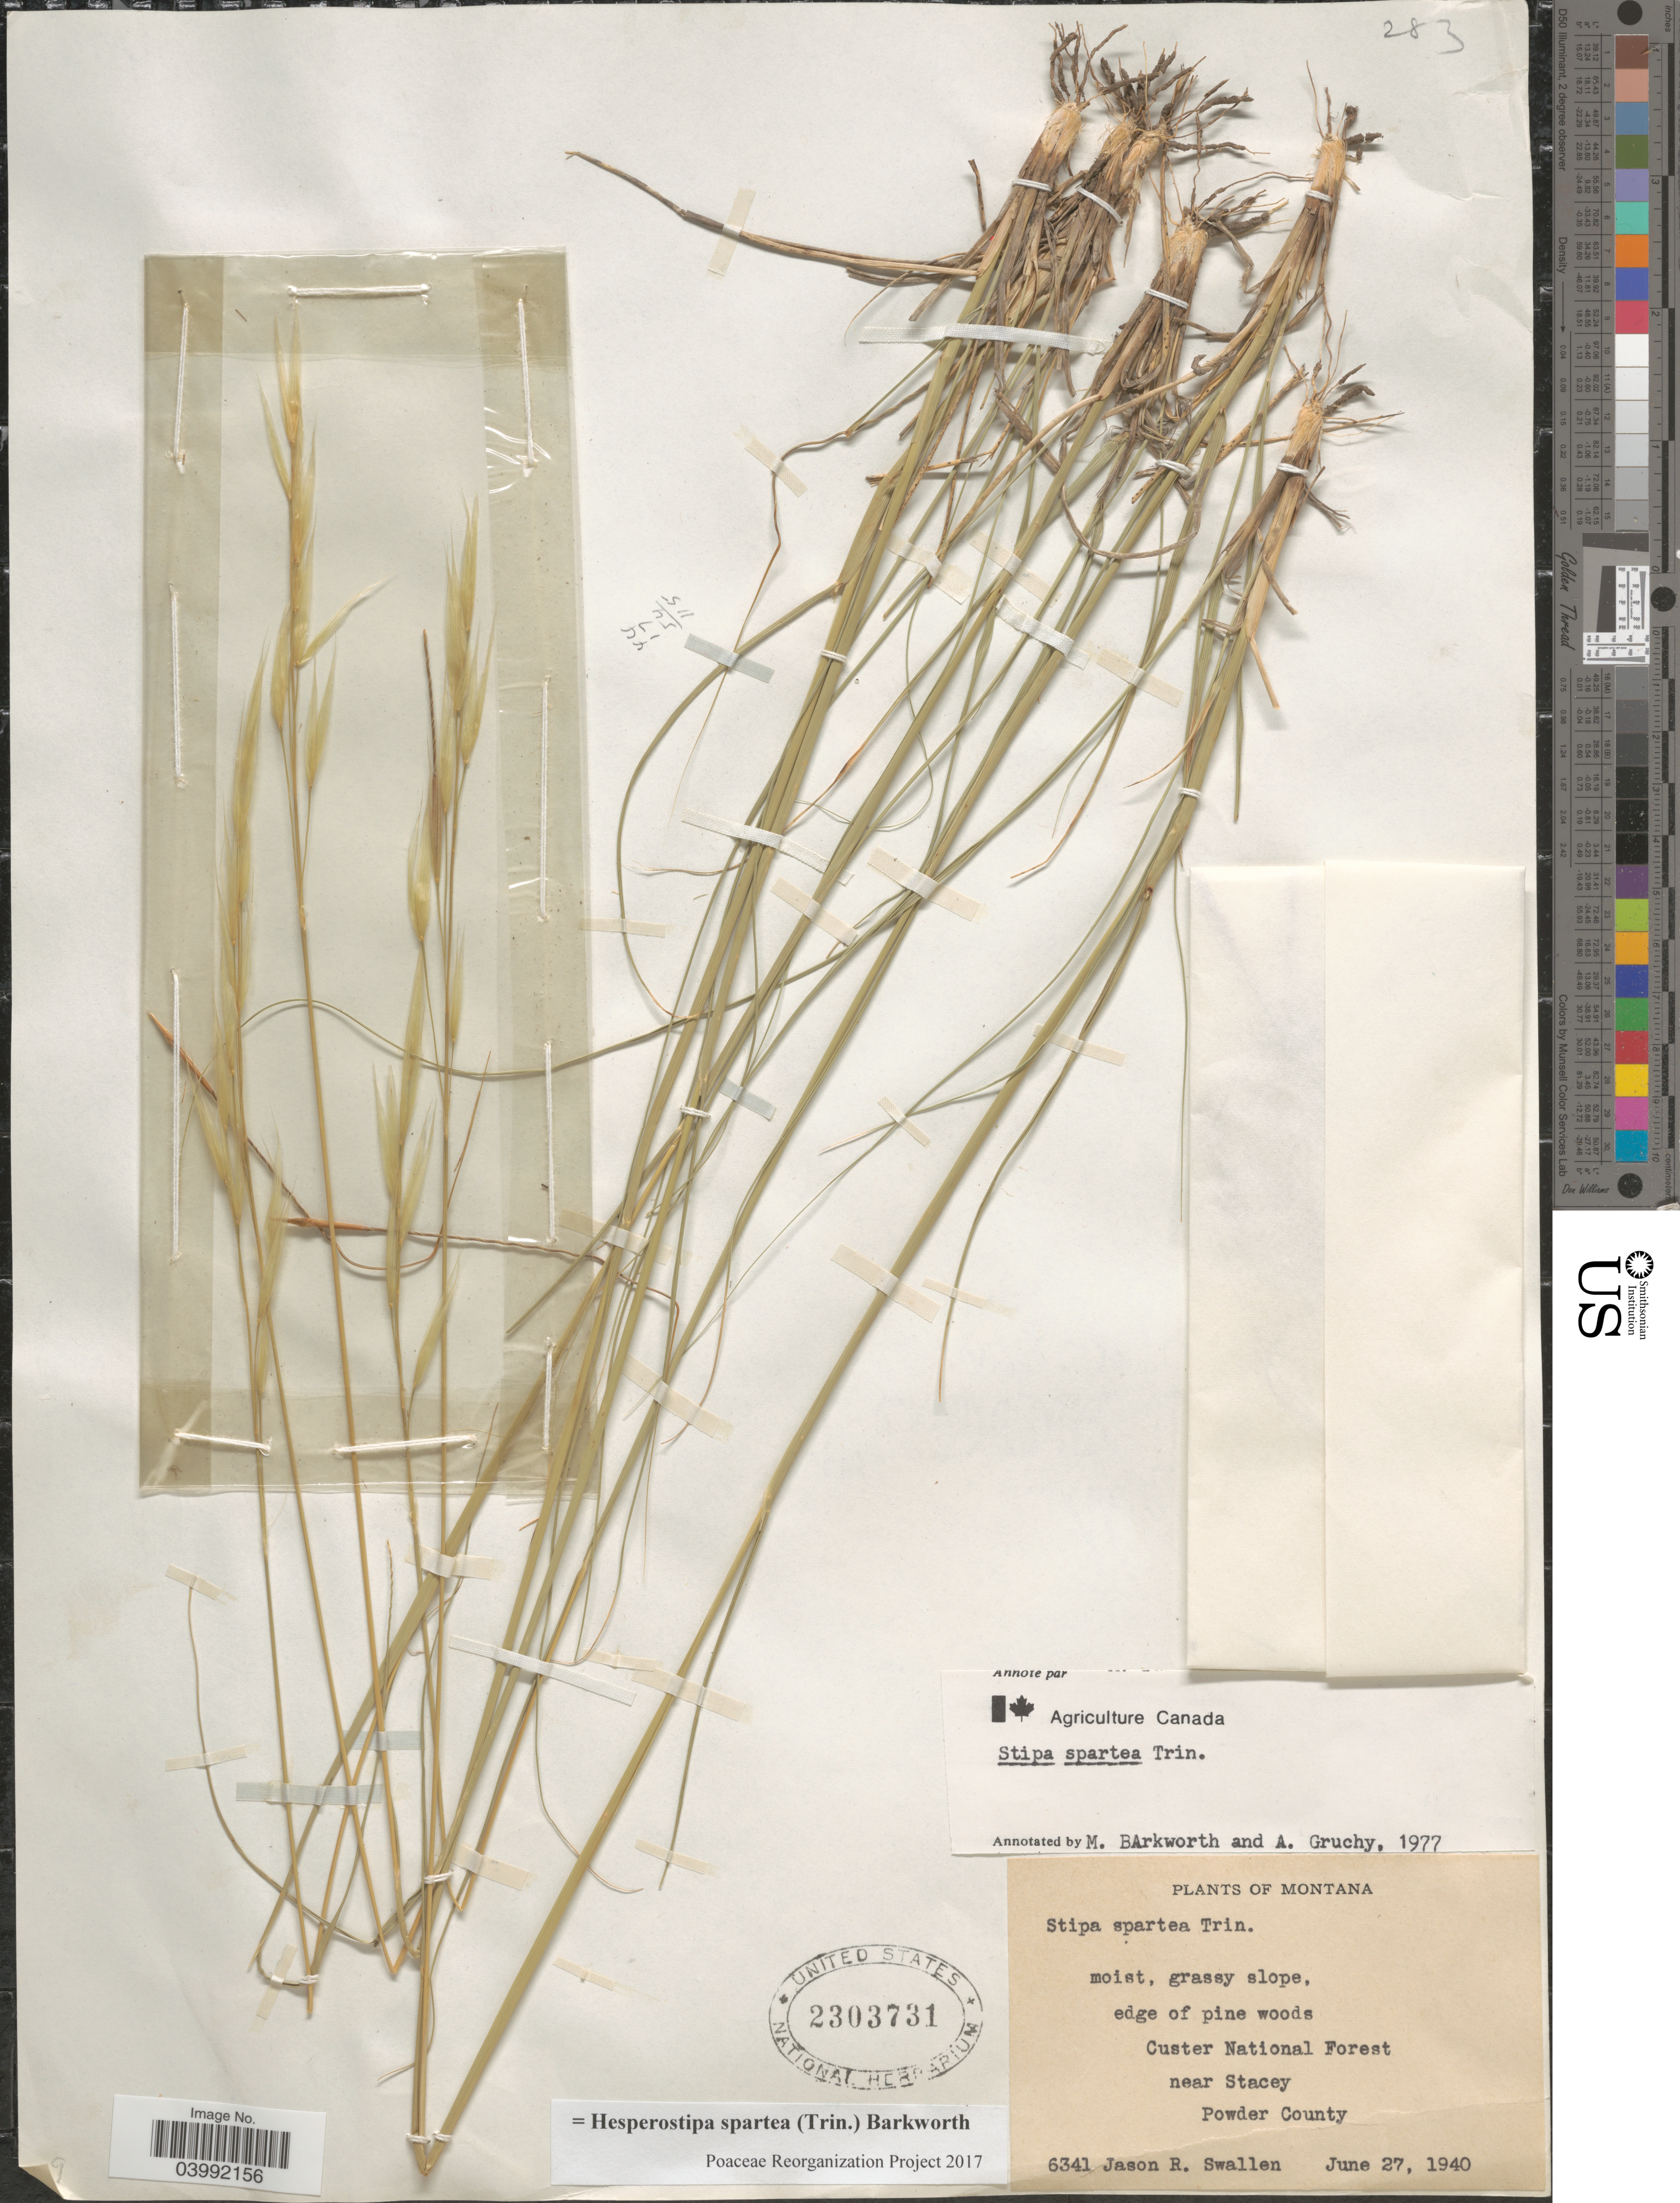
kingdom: Plantae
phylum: Tracheophyta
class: Liliopsida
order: Poales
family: Poaceae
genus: Hesperostipa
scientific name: Hesperostipa spartea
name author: (Trin.) Barkworth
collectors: J. R. Swallen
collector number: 6341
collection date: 1940-06-27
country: United States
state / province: Montana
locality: Custer National Forest near Stacey. Powder County.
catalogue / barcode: US 2303731